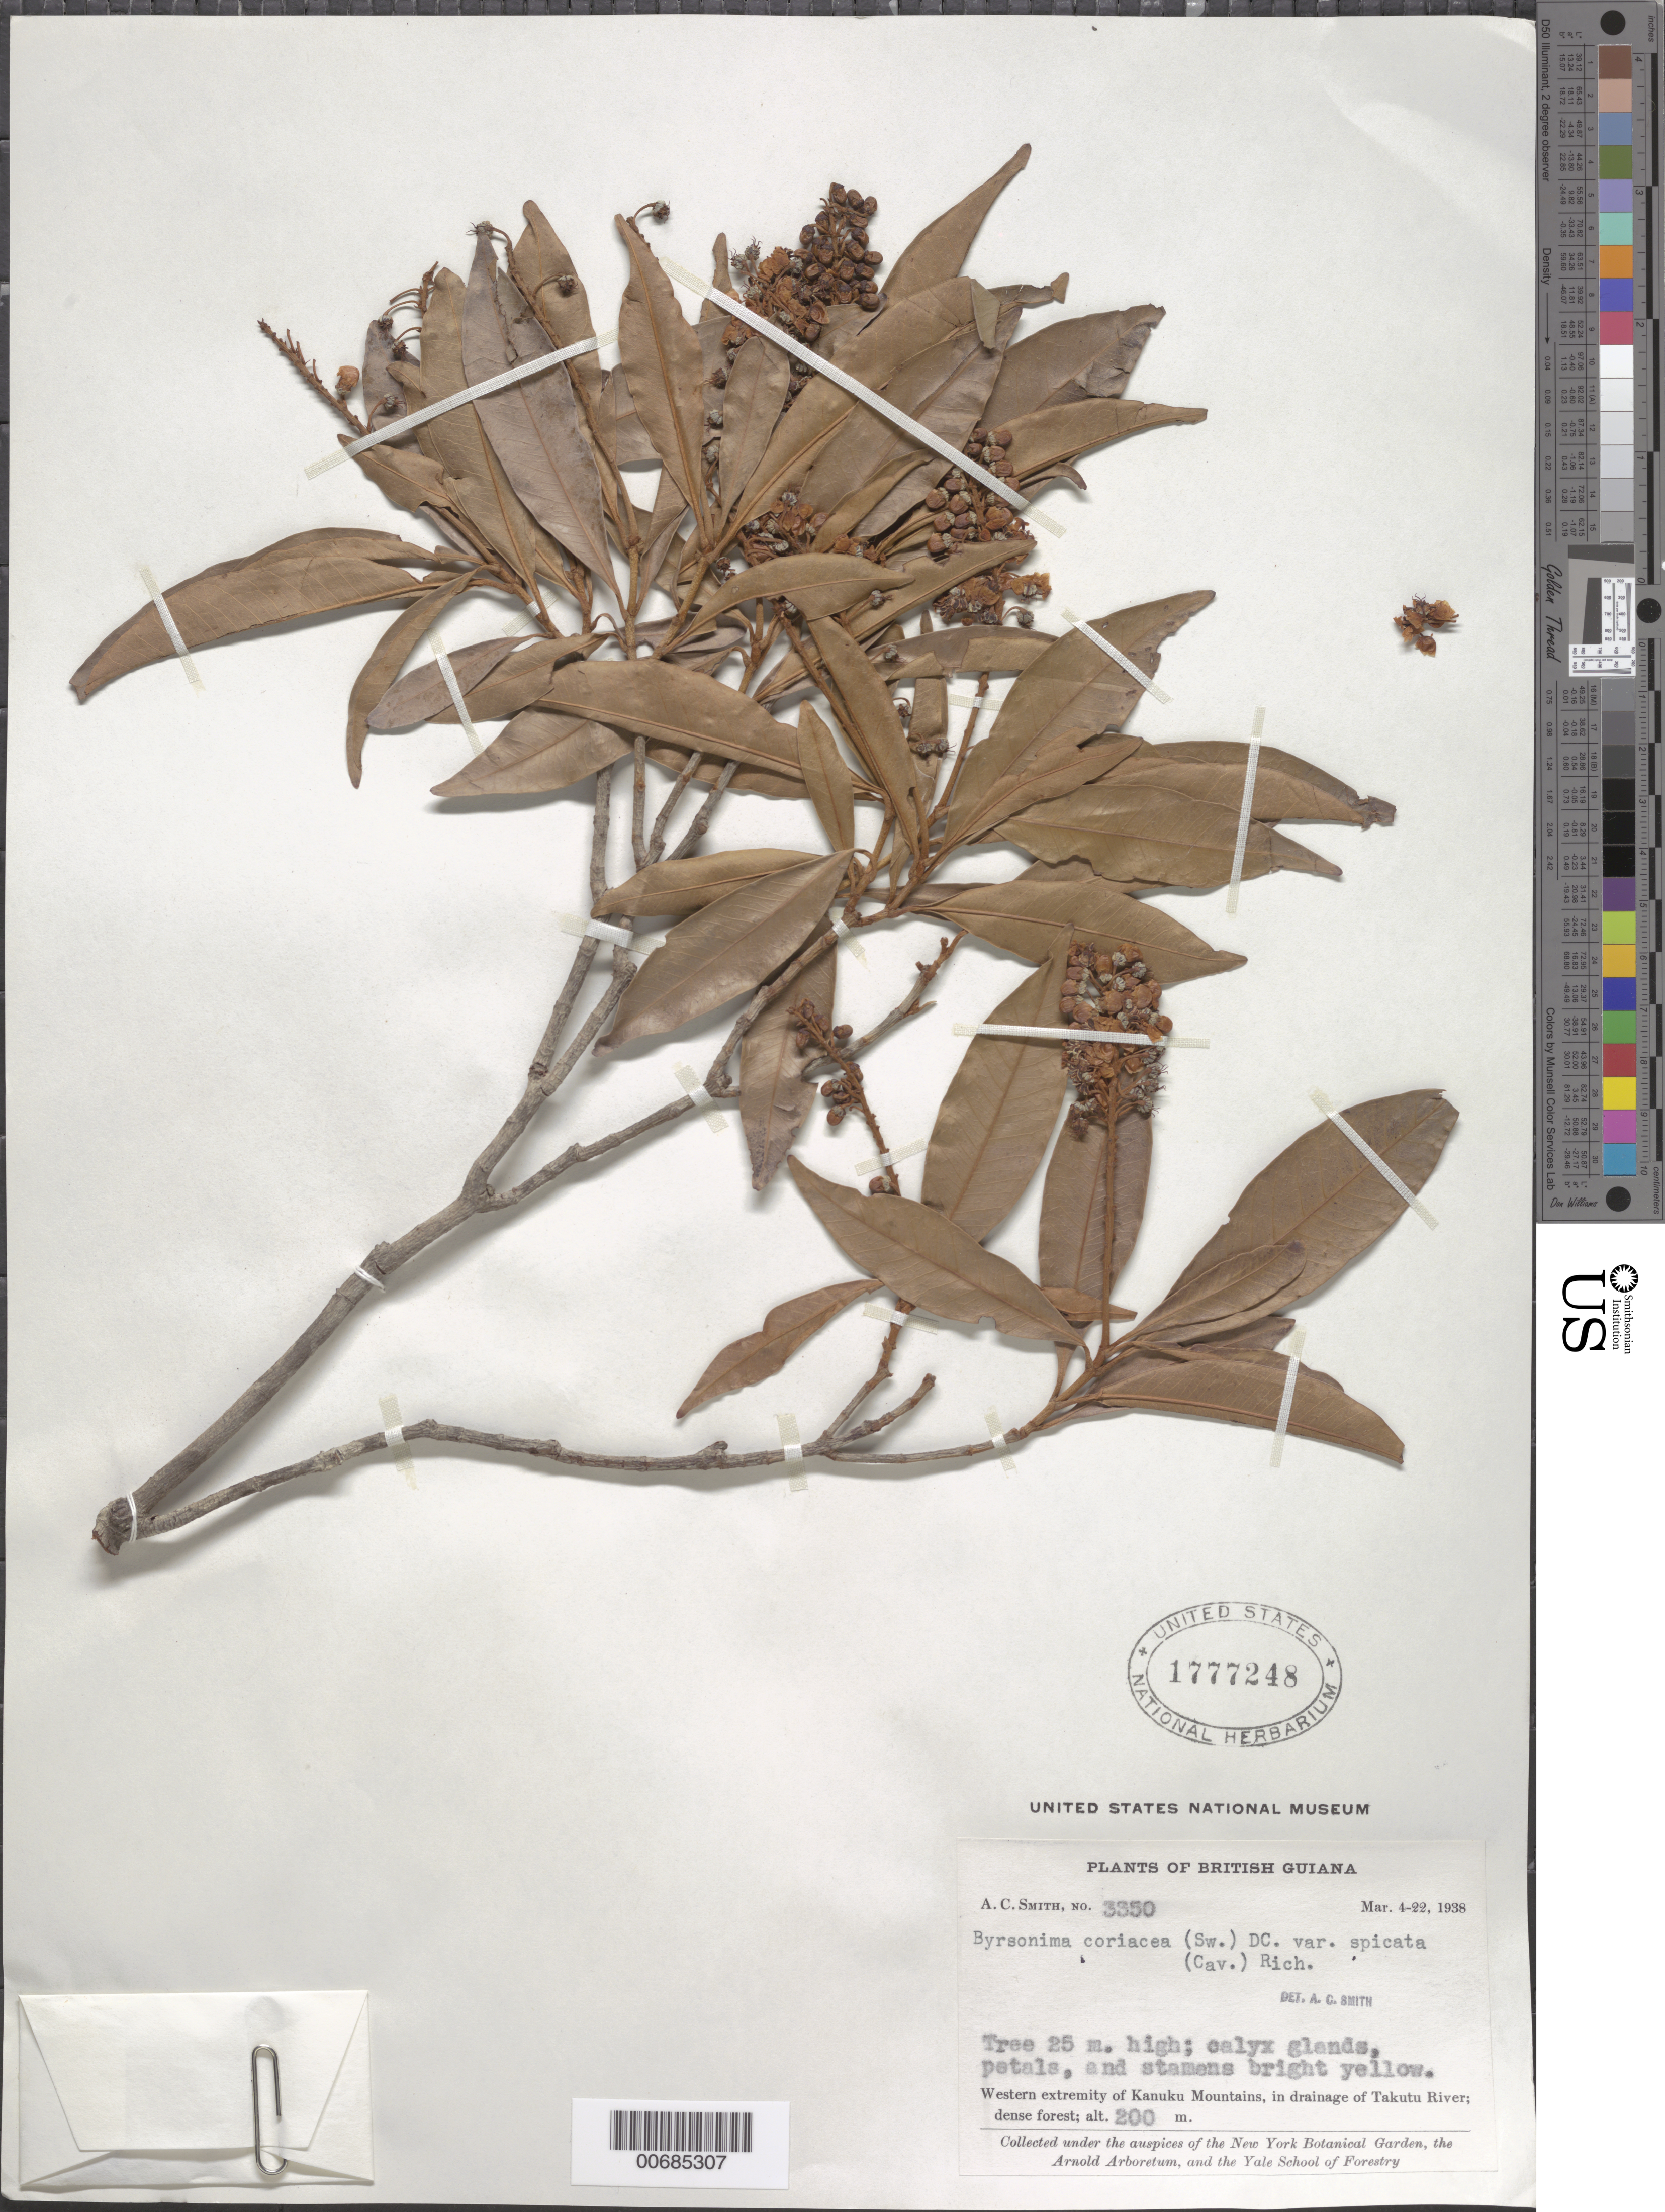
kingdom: Plantae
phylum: Tracheophyta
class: Magnoliopsida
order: Malpighiales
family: Malpighiaceae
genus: Byrsonima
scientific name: Byrsonima coriacea var. spicata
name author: (Cav.) Nied.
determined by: Smith, A. C.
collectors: A. C. Smith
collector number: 3350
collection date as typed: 4-Mar-38 to 22-Mar-38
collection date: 1938-03-04/1938-03-22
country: Guyana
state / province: U. Takutu-U. Essequibo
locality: Kanuku Mts., drainage of Takutu R., western extremity of Kanuku Mountains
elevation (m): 200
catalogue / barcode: US 1777248